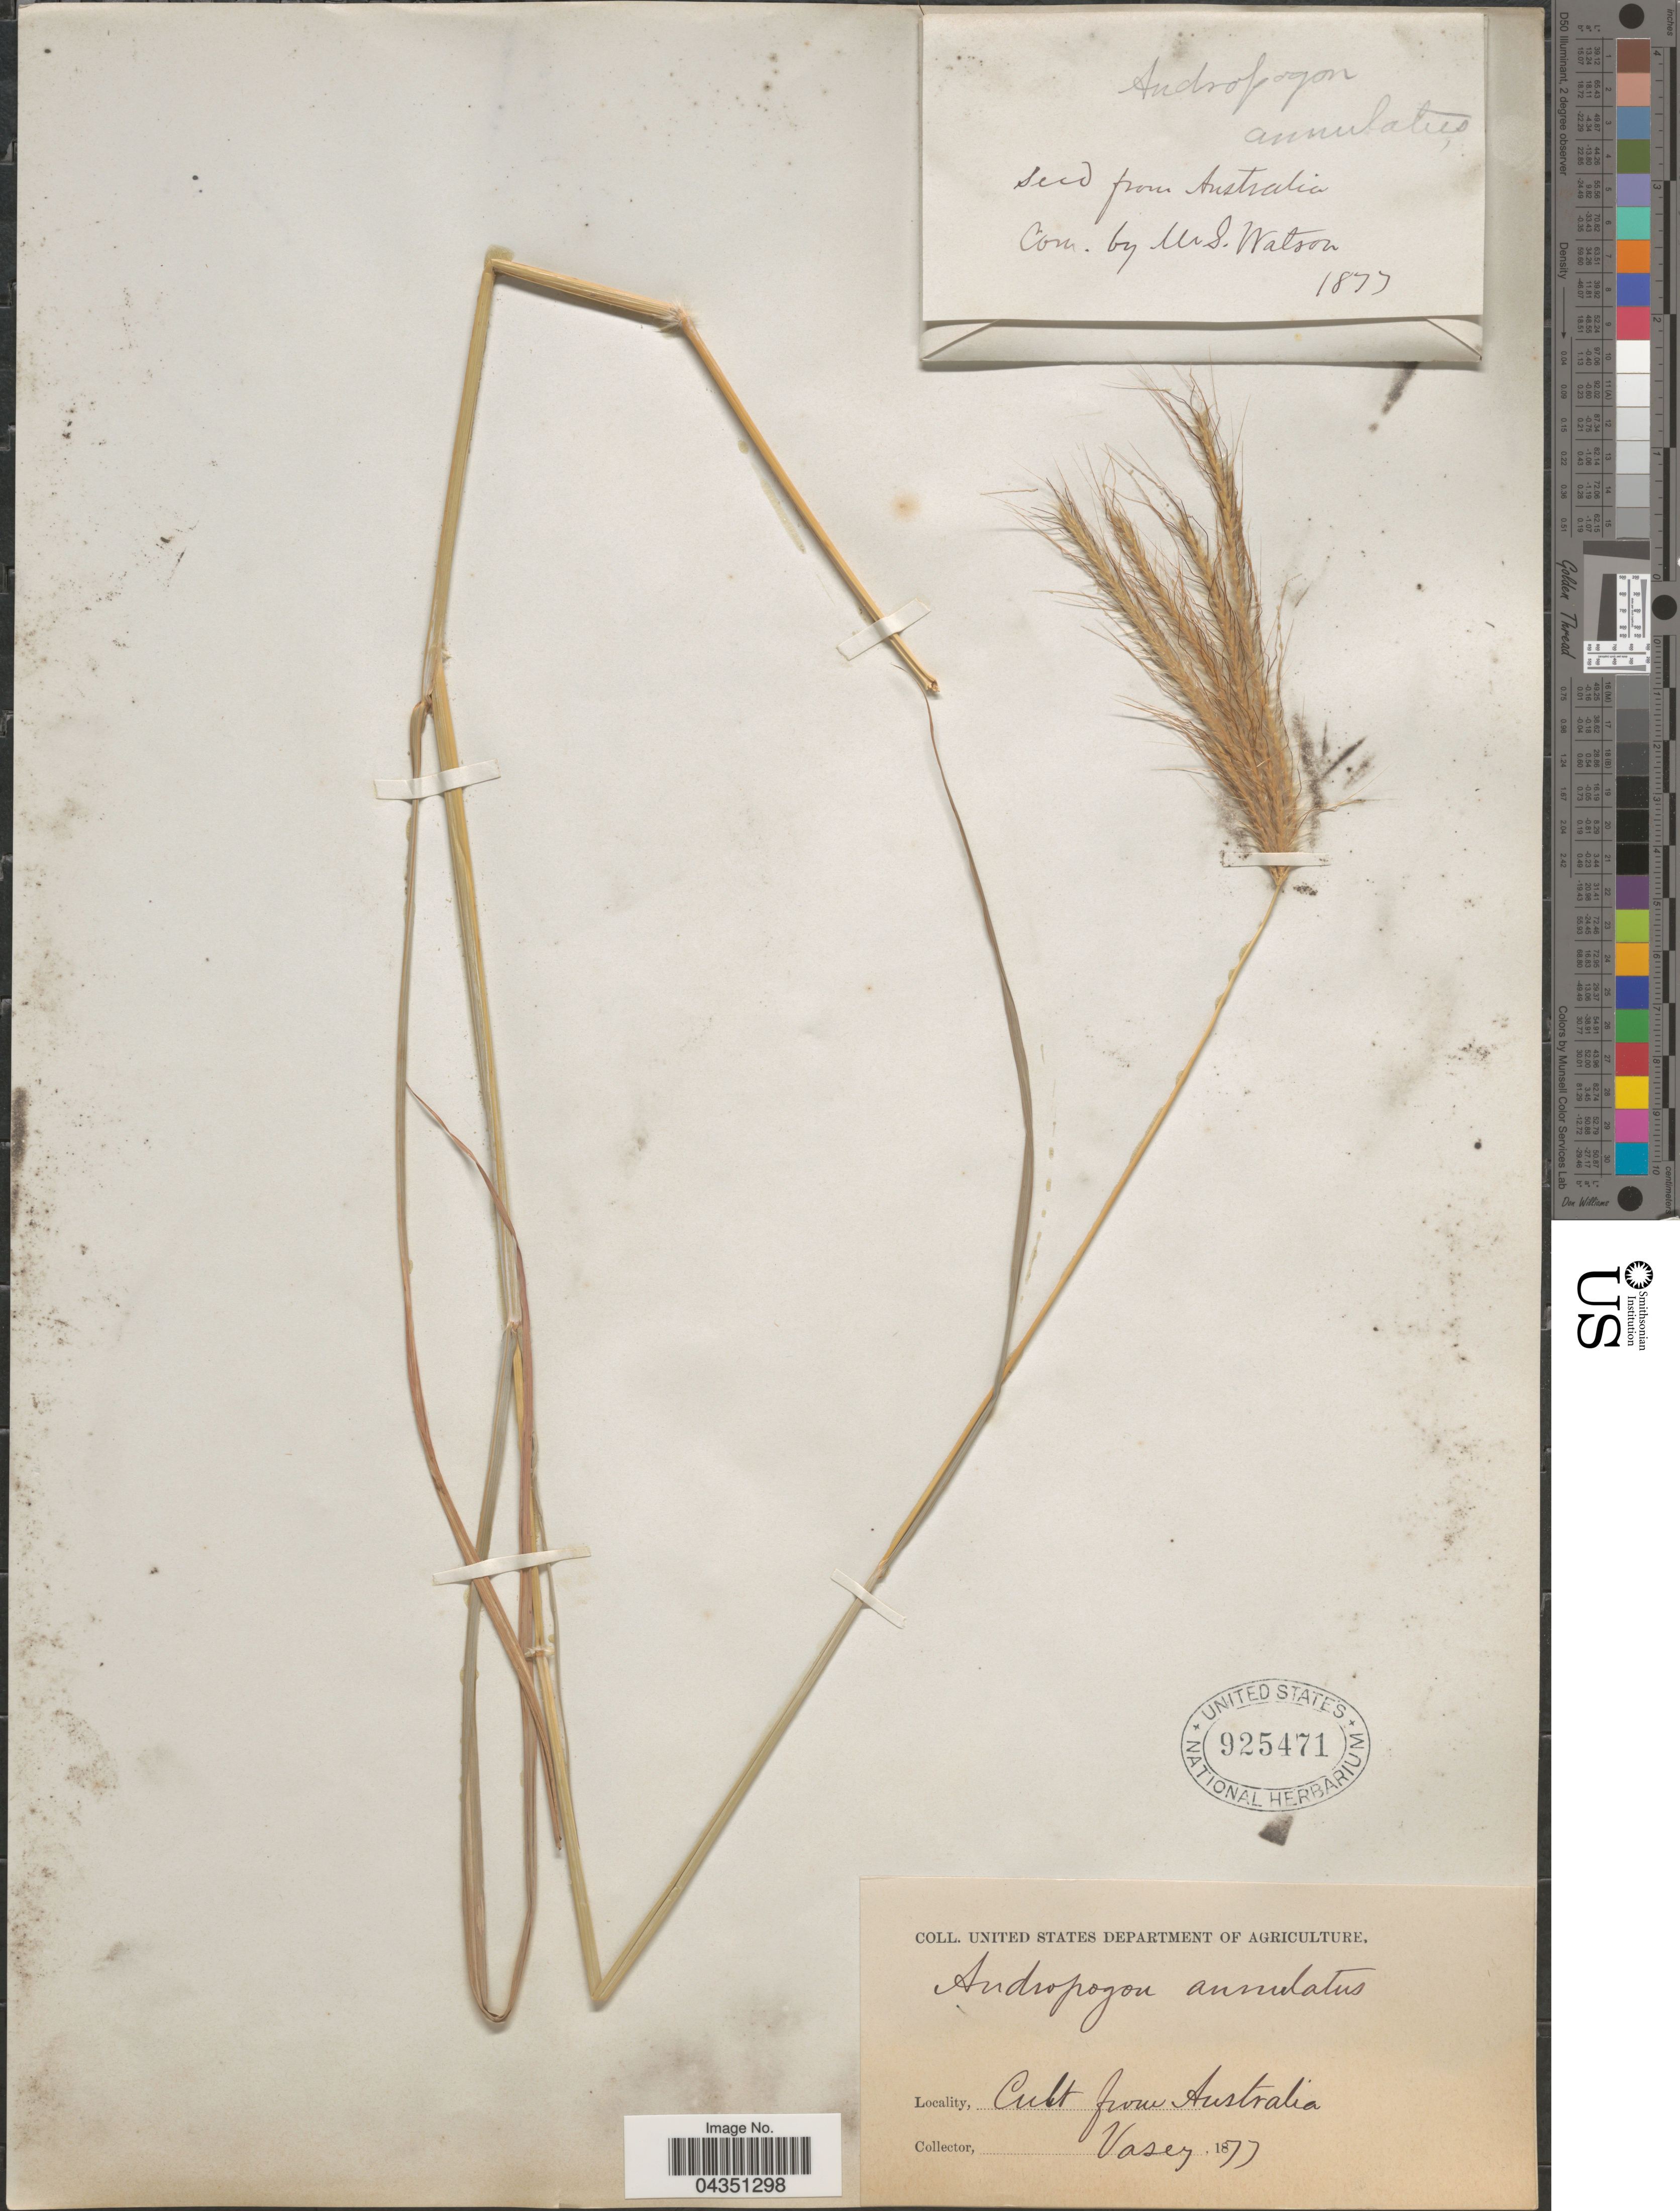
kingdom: Plantae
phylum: Tracheophyta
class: Liliopsida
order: Poales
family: Poaceae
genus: Dichanthium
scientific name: Dichanthium sericeum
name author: (R. Br.) A. Camus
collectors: Vasey, --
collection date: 1877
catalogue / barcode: US 925471